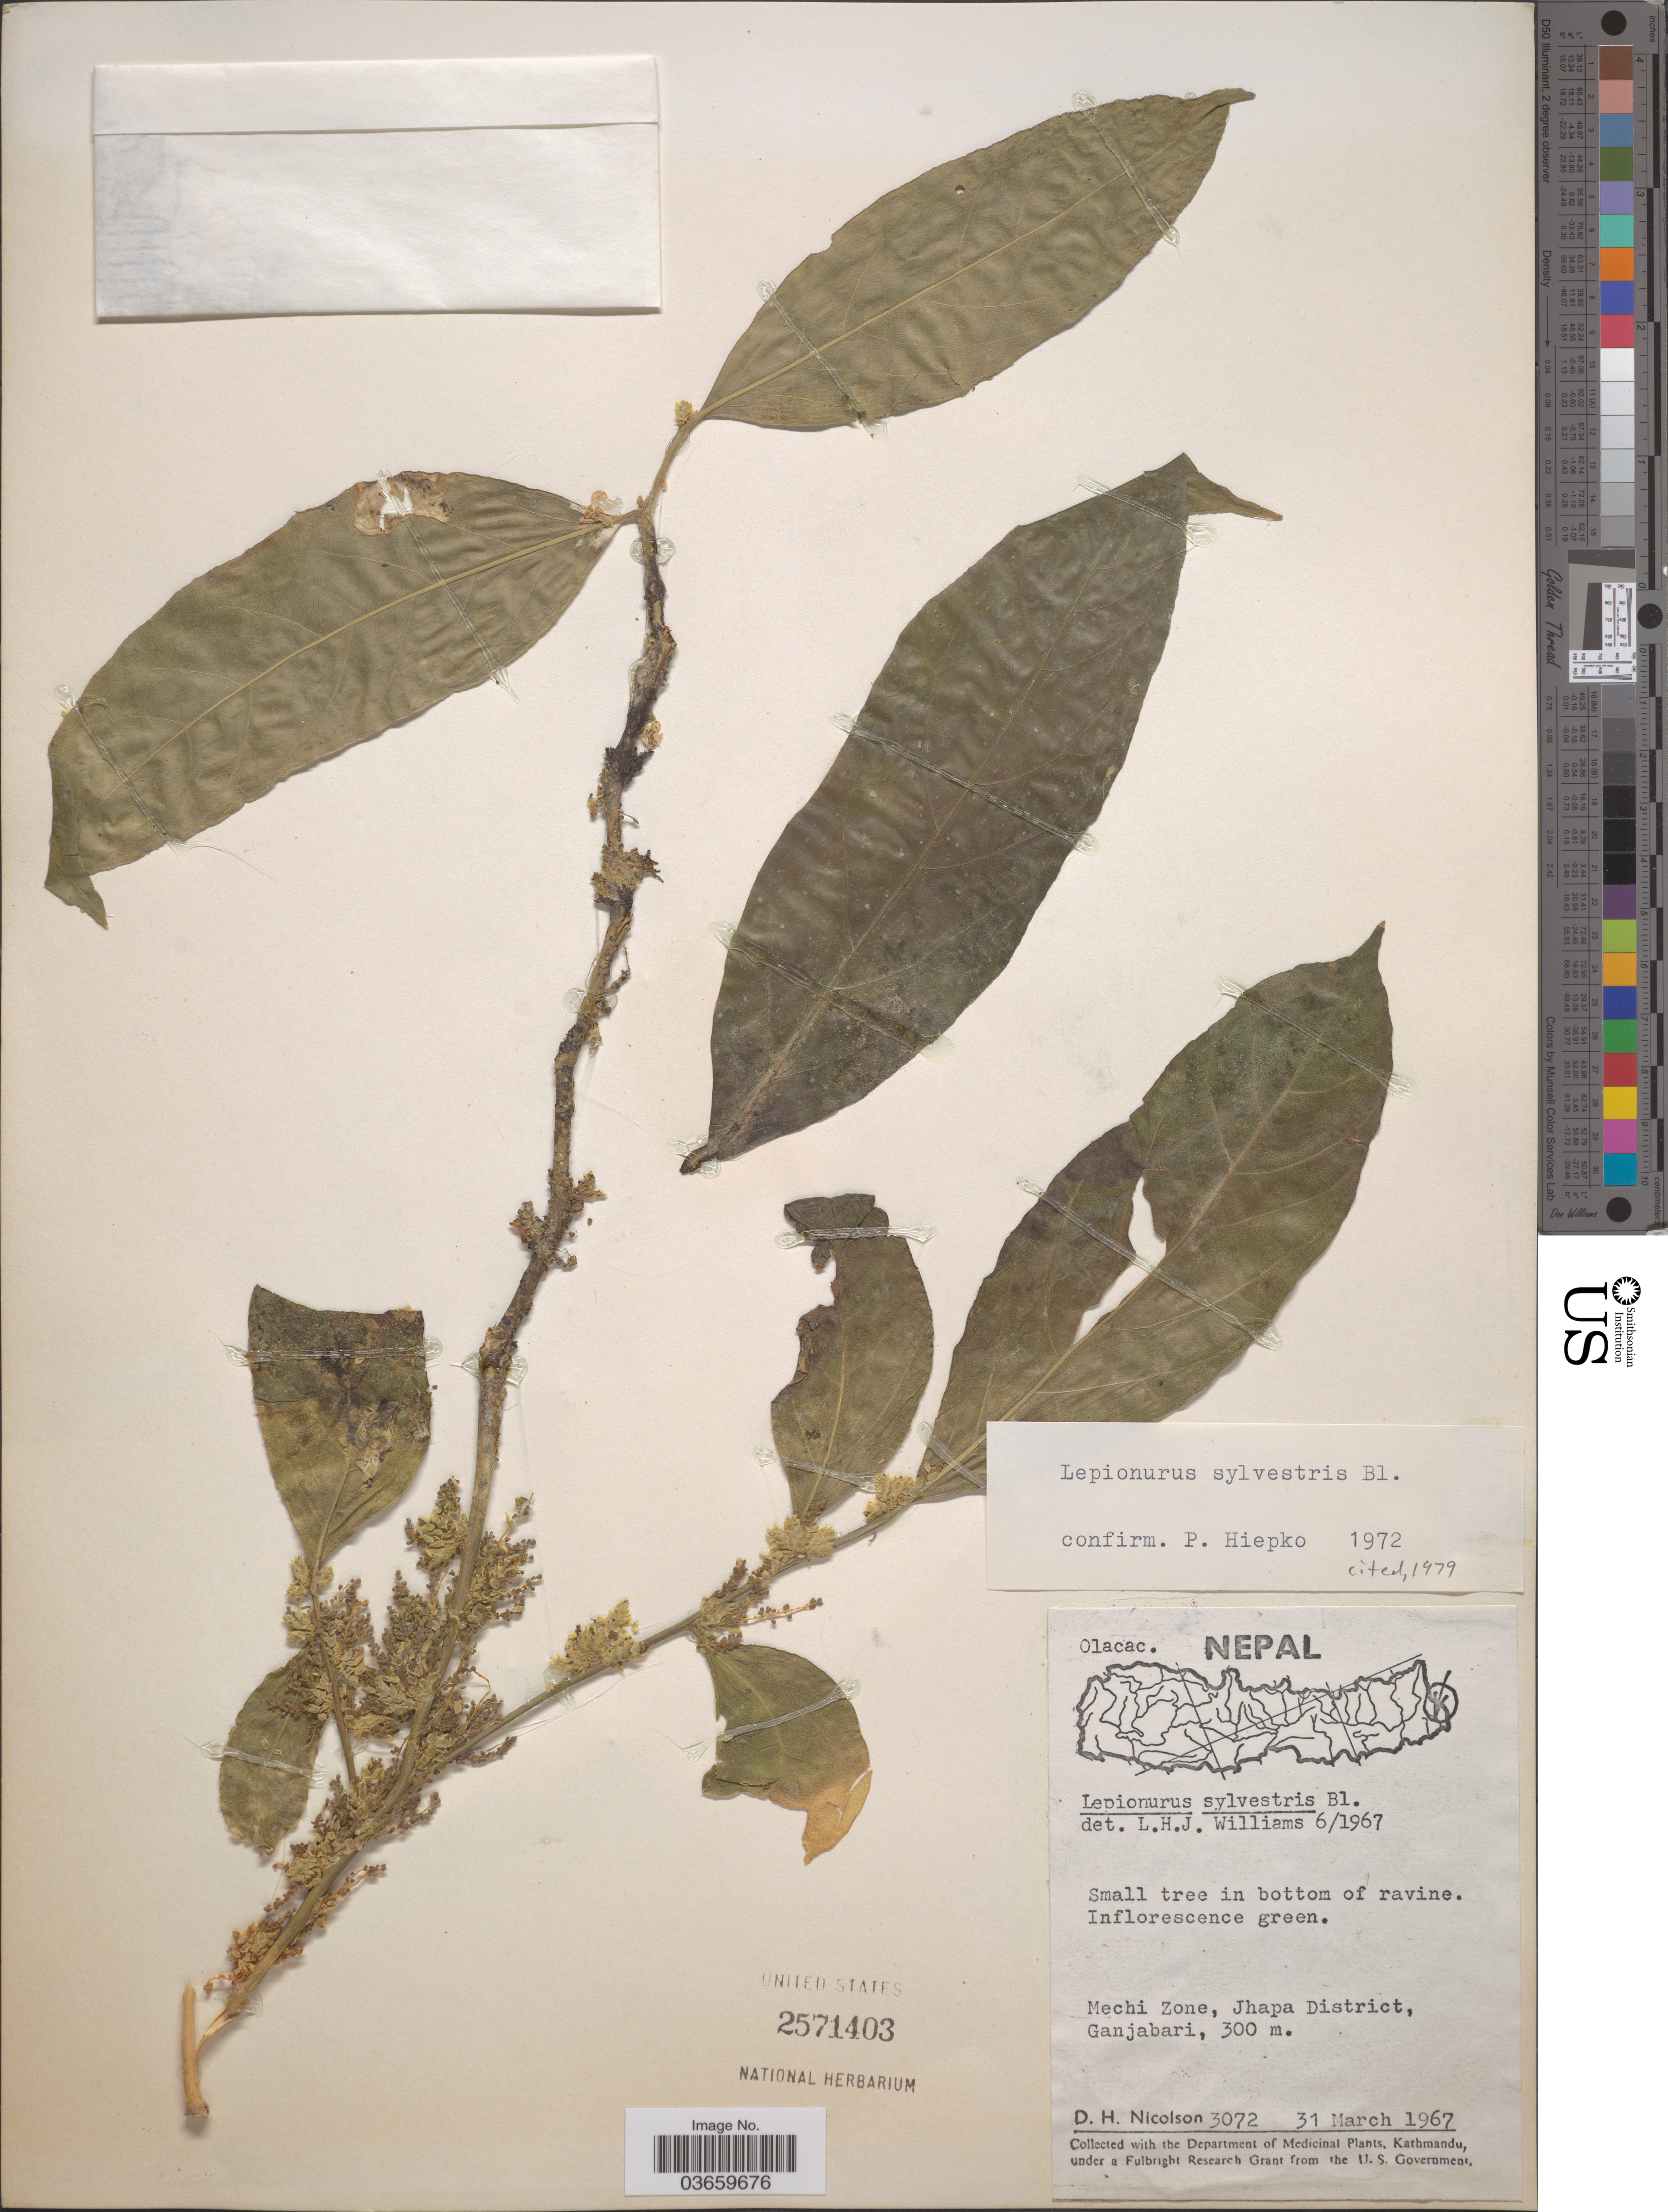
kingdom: Plantae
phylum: Tracheophyta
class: Magnoliopsida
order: Santalales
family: Opiliaceae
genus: Lepionurus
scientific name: Lepionurus sylvestris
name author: Blume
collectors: D. H. Nicolson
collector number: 3072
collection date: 1967-03-31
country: Nepal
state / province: Mechi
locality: Mechi Zone, Jhapa District.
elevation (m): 300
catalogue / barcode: US 2571403